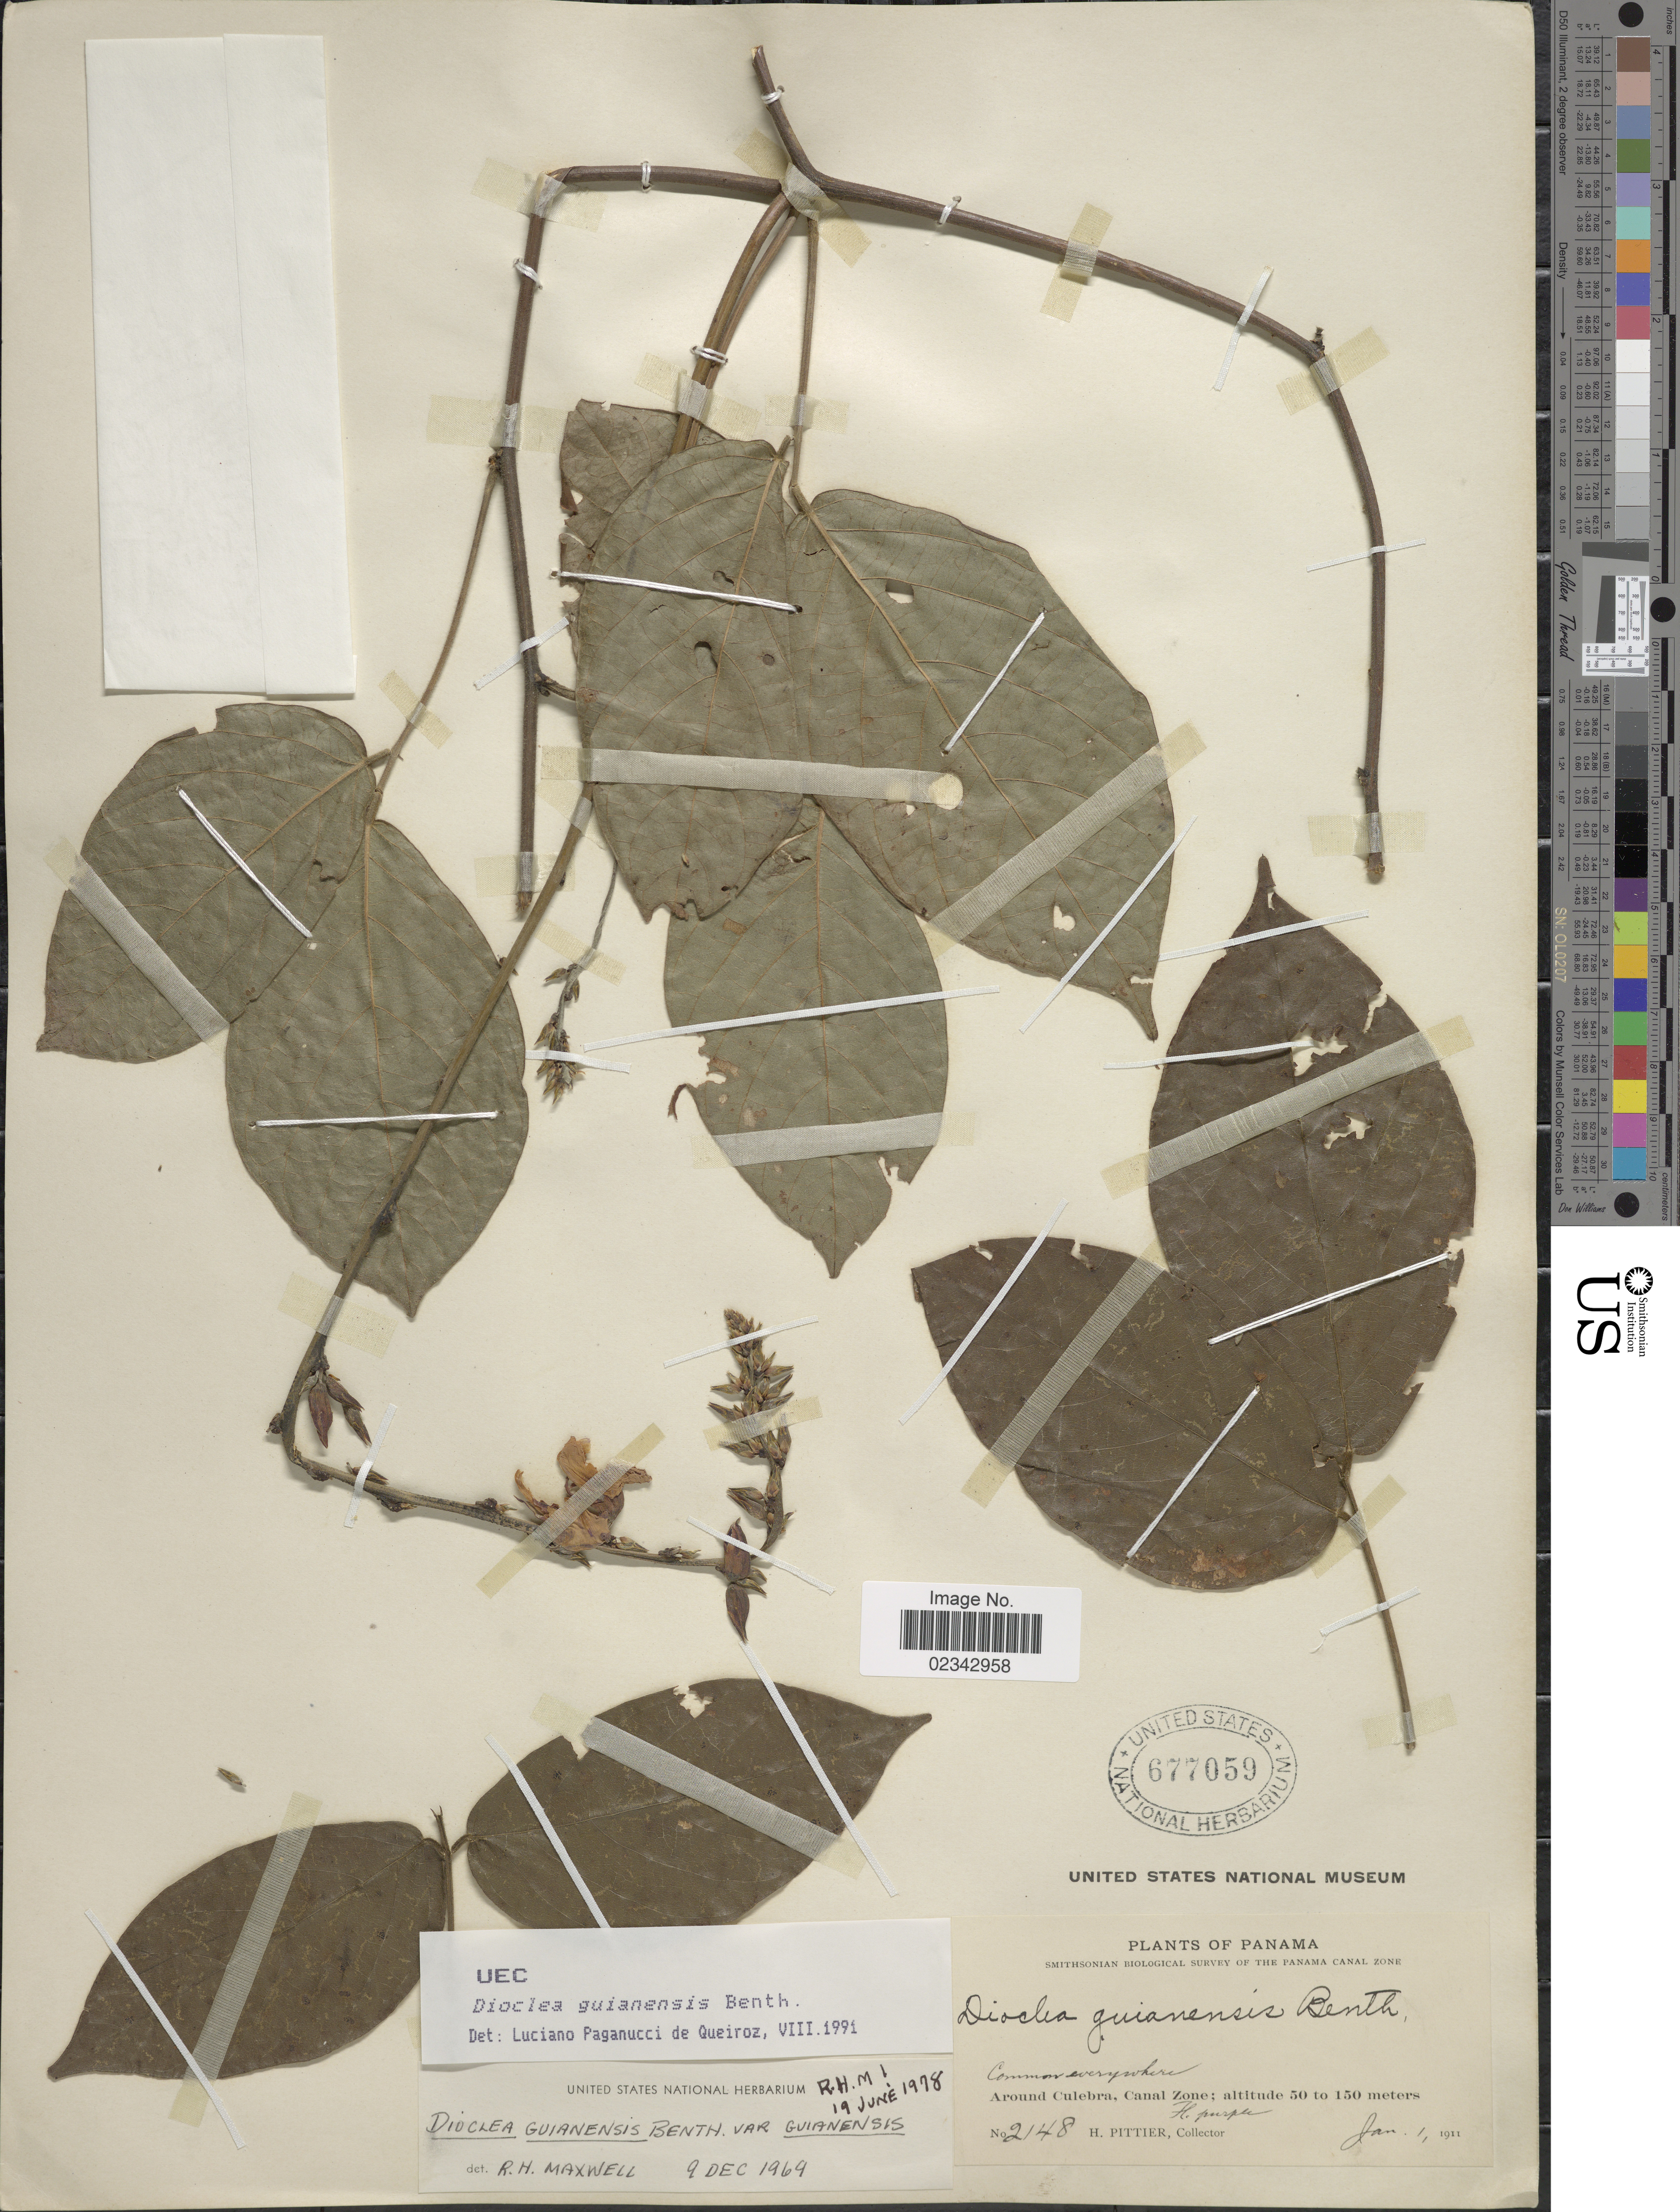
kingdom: Plantae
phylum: Tracheophyta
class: Magnoliopsida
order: Fabales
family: Fabaceae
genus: Dioclea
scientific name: Dioclea guianensis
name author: Benth.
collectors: H. F. Pittier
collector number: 2148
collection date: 1911-01-01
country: Panama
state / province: Colón / Panamá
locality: Around Culebra, Canal Zone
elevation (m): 50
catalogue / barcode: US 677059